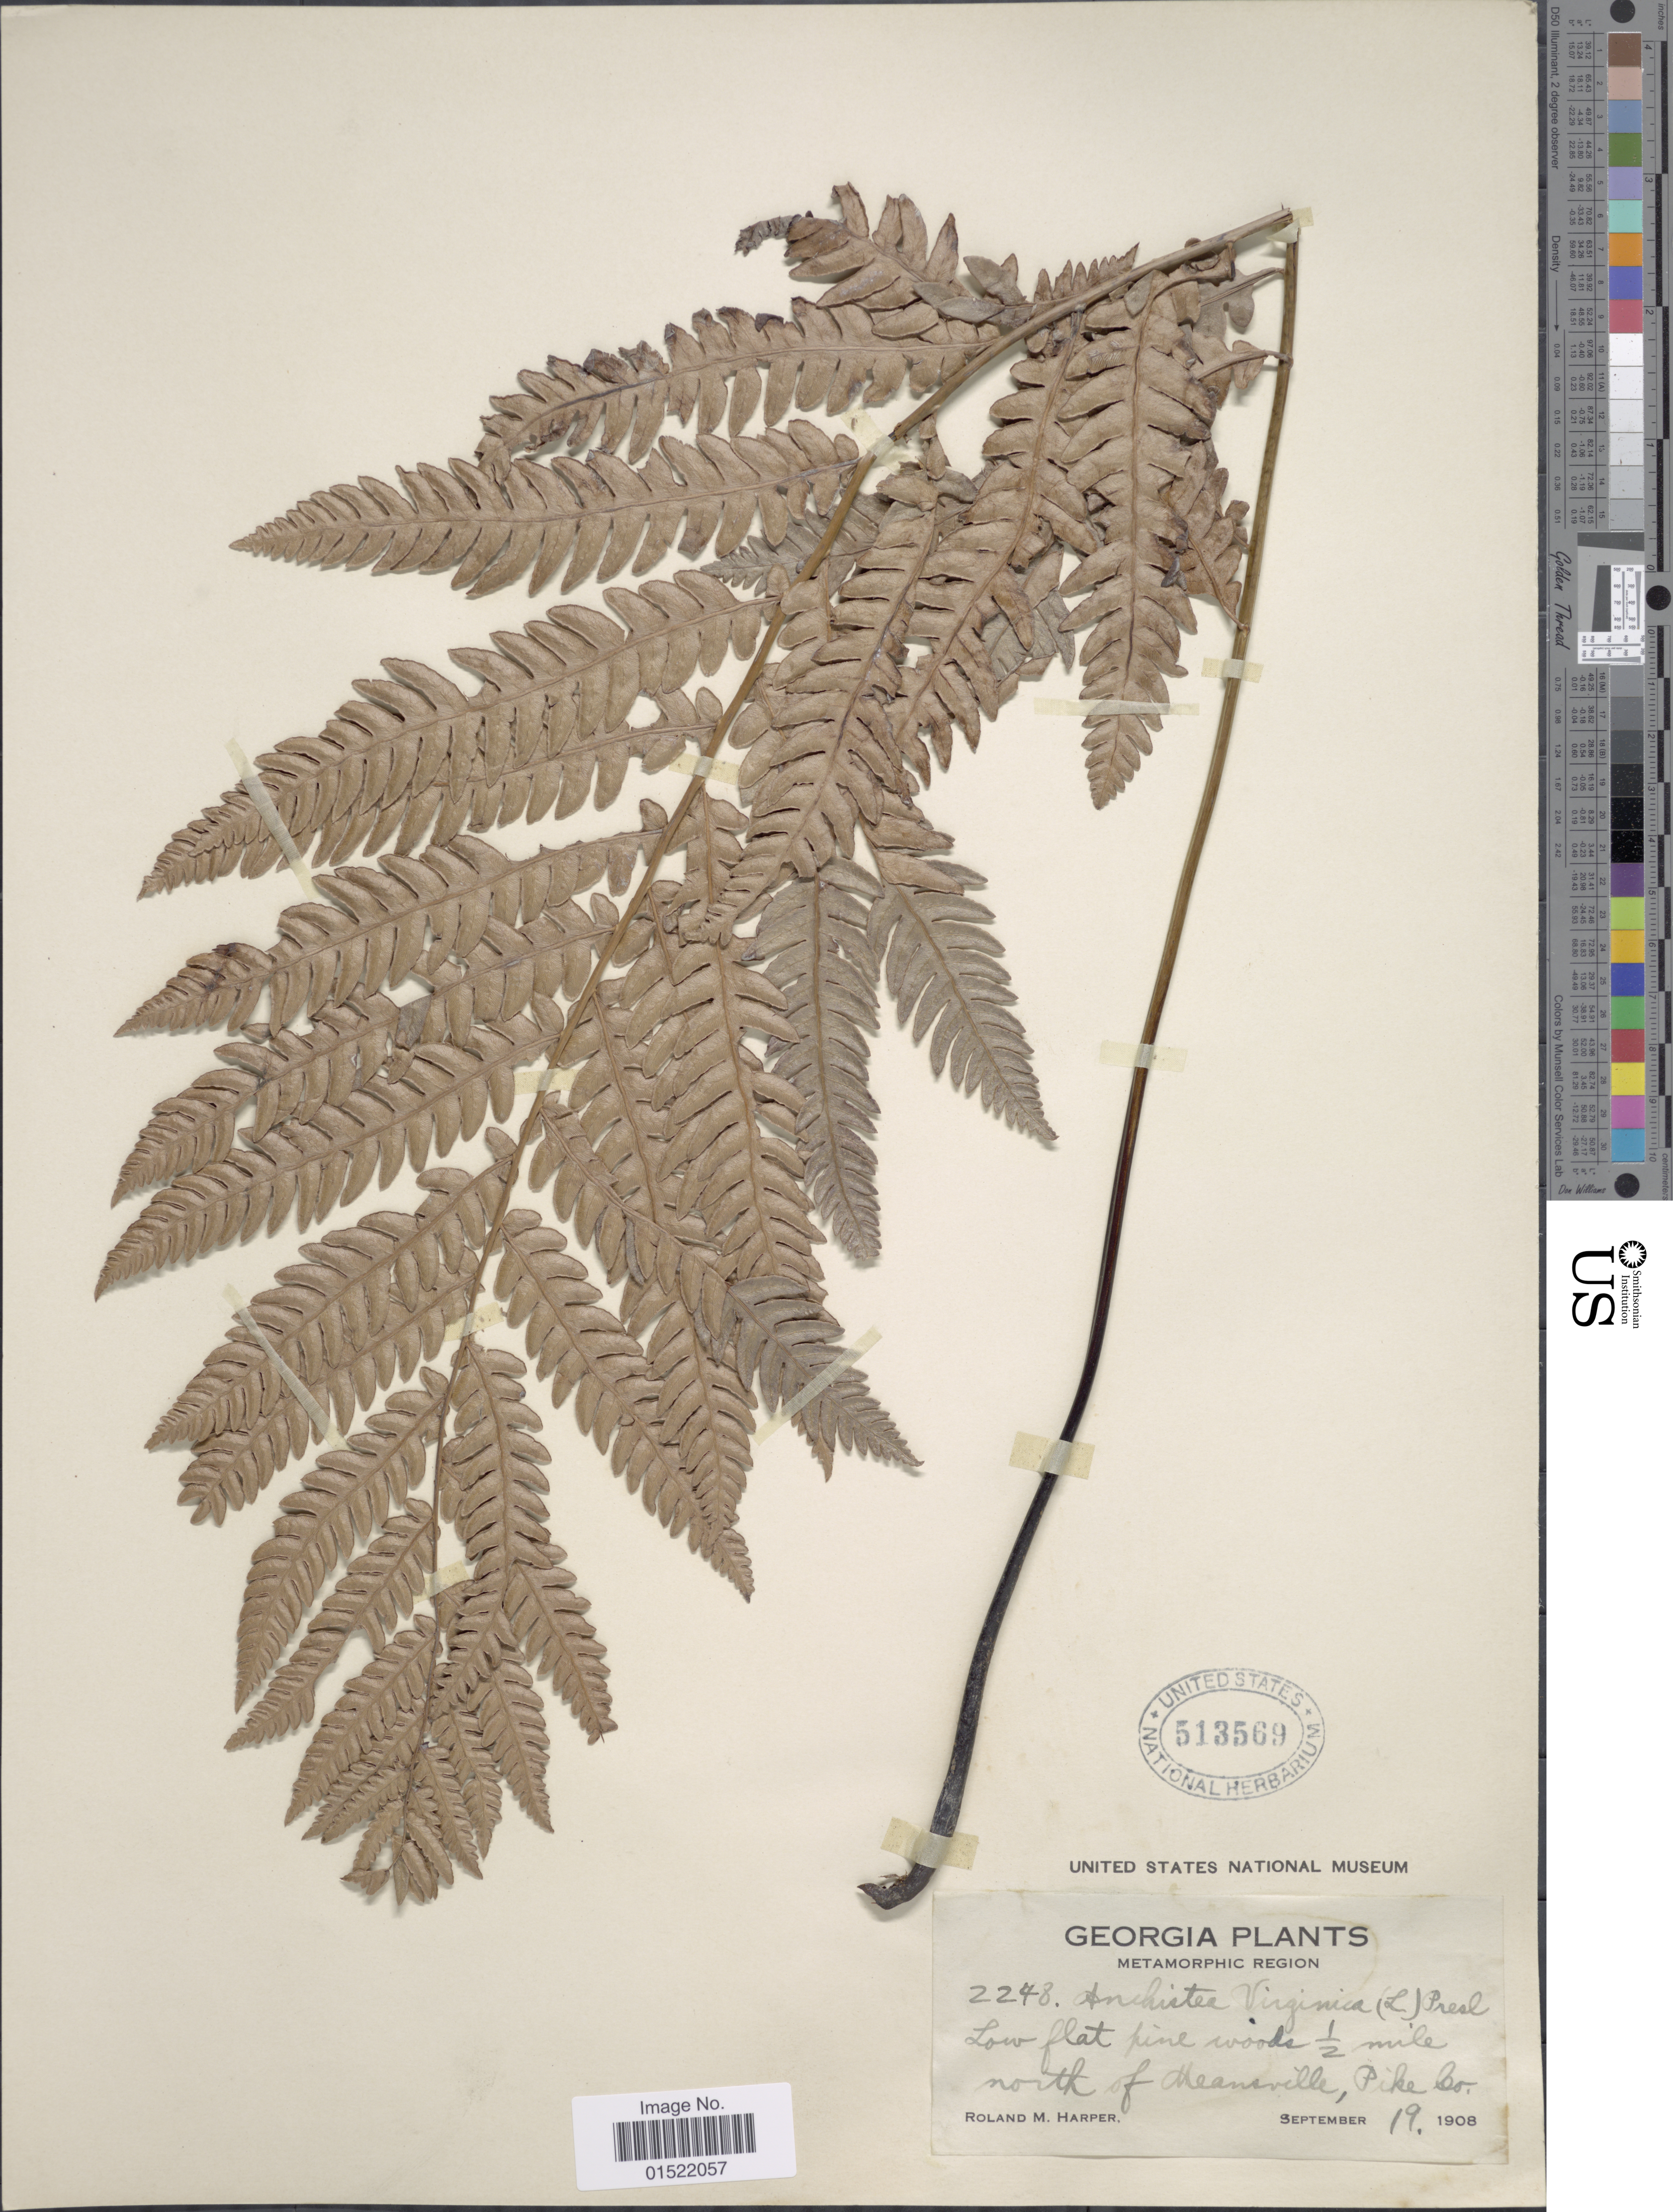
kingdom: Plantae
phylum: Tracheophyta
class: Polypodiopsida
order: Polypodiales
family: Blechnaceae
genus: Woodwardia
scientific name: Woodwardia virginica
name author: (L.) R.M. Sm.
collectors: R. M. Harper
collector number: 2248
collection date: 1908-09-19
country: United States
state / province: Georgia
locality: Metamorphic Region, low flat pine woods 1/2 mile north of Meansville, Pike Co.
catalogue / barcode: US 513569